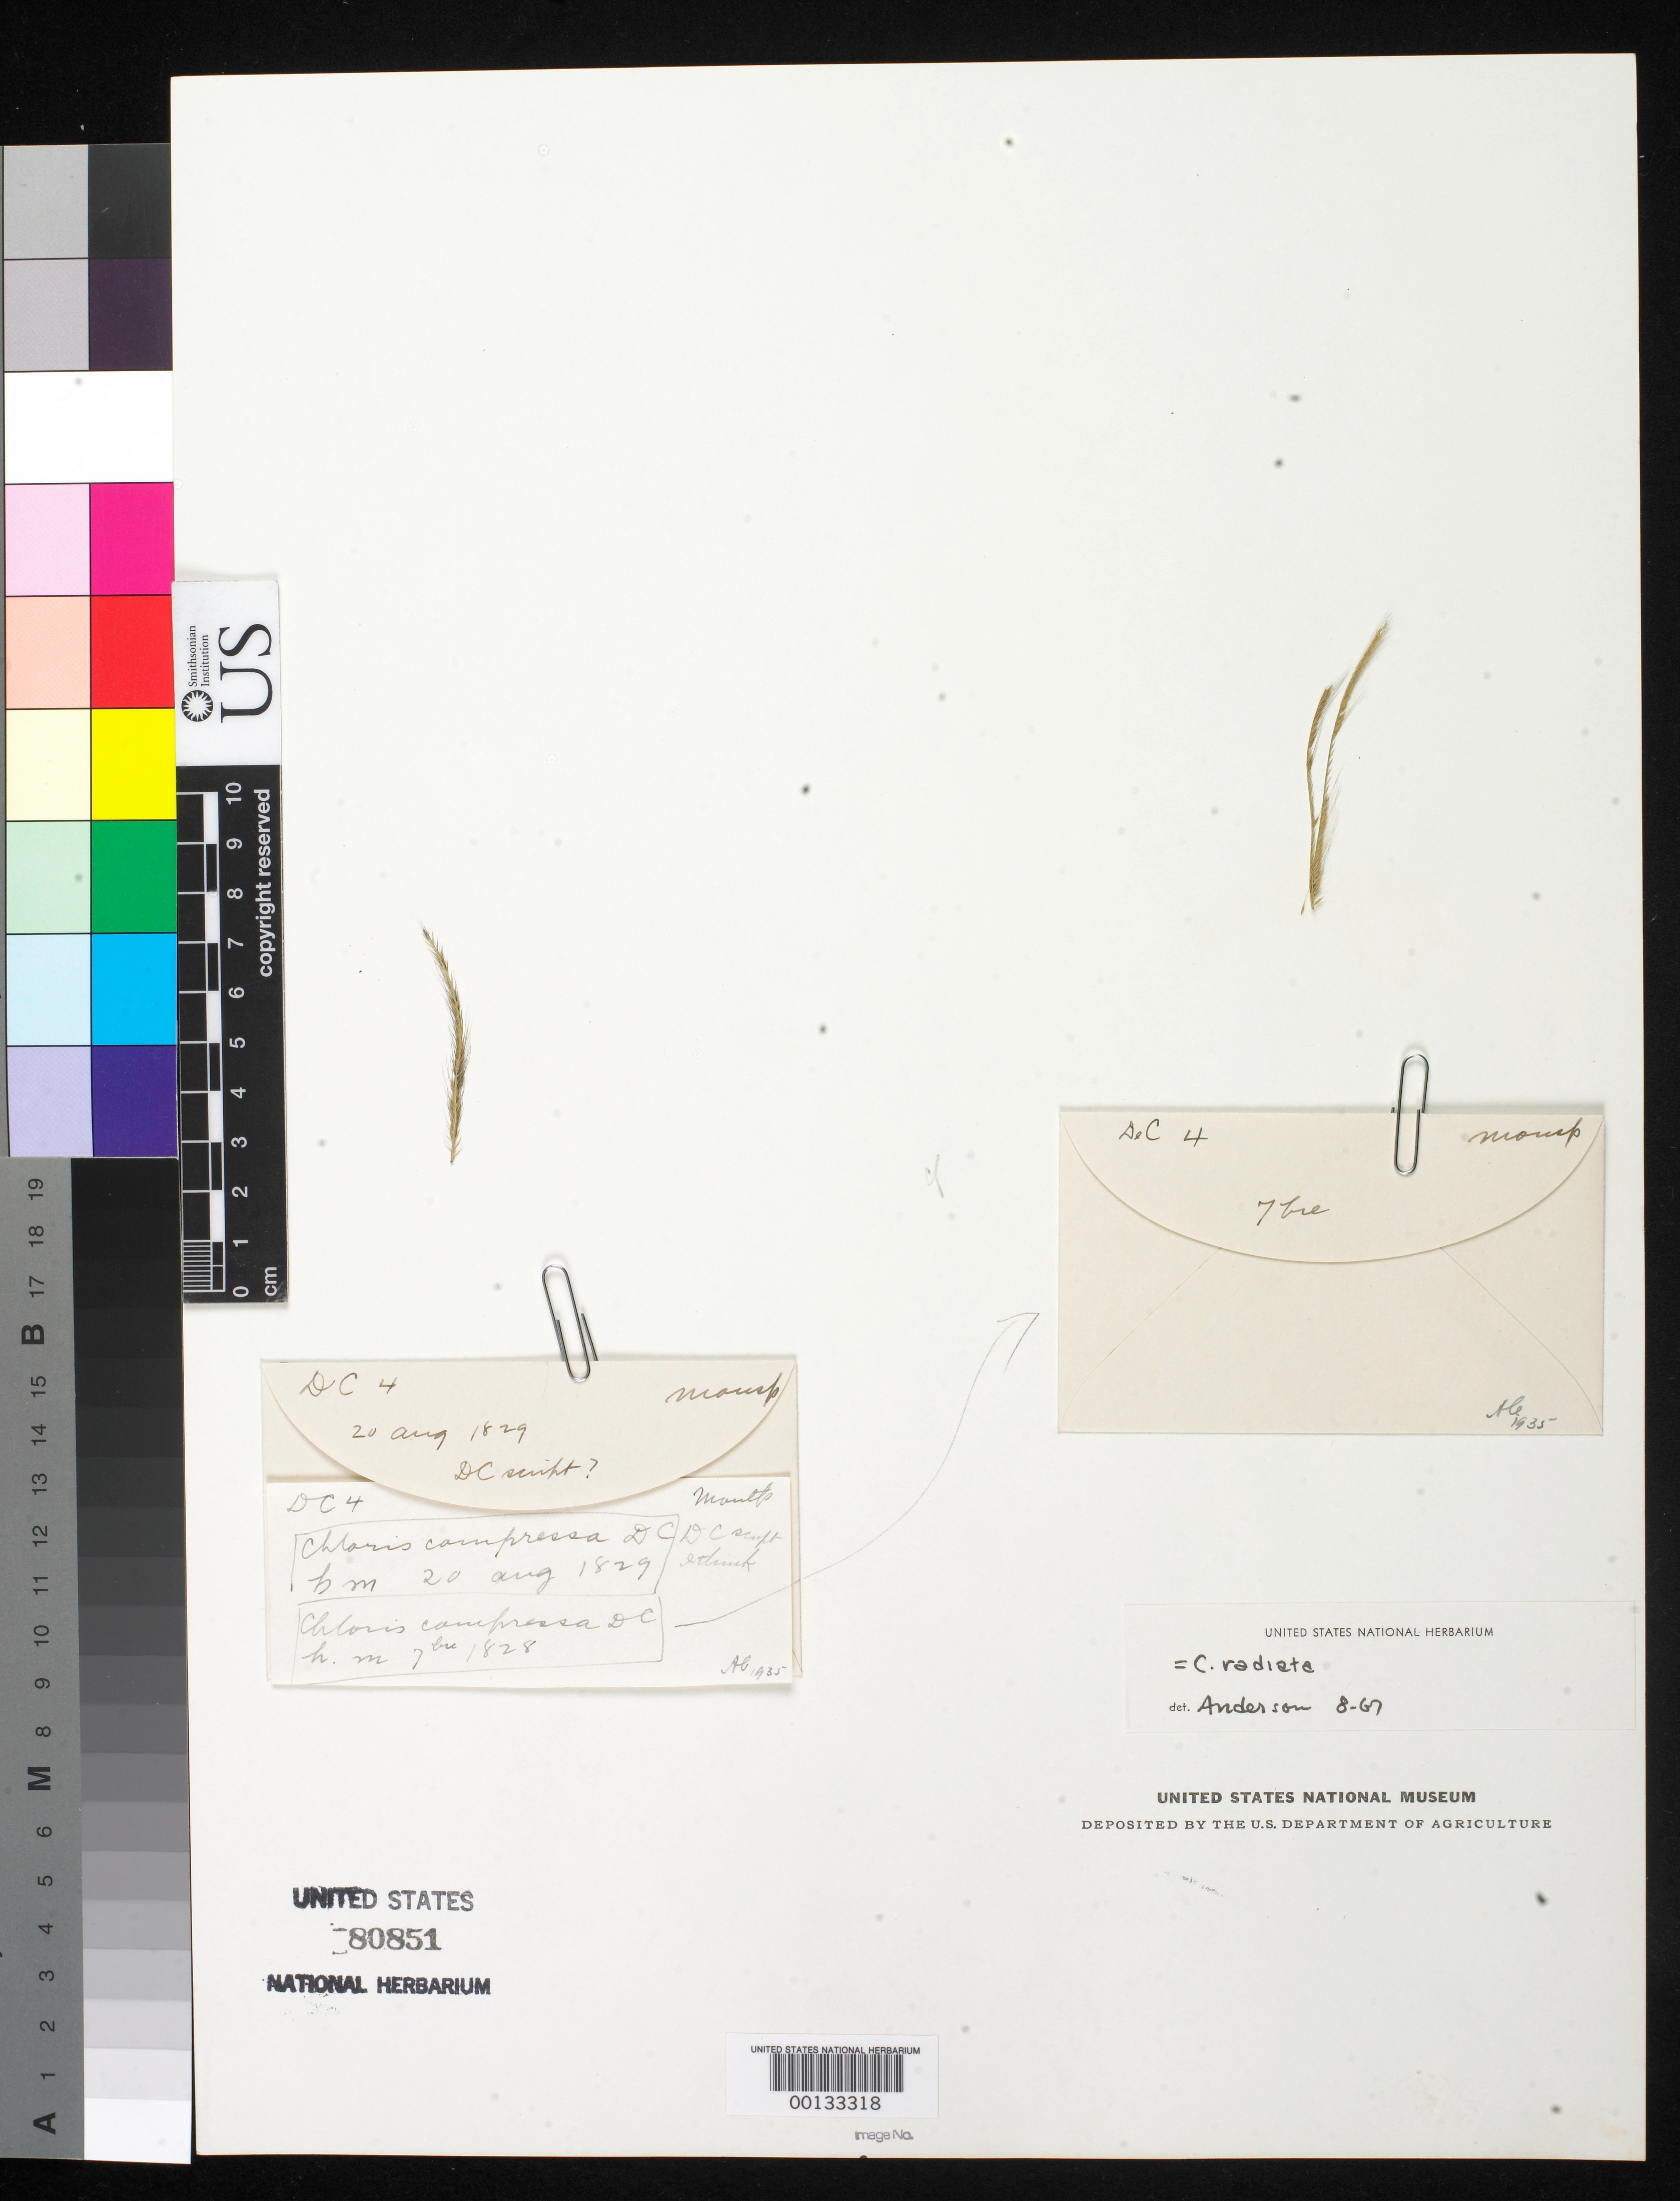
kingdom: Plantae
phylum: Tracheophyta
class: Liliopsida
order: Poales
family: Poaceae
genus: Chloris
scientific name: Chloris compressa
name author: DC.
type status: Type Fragment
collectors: A. P. de Candolle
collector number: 4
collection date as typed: Sep 1828 and 20 Aug 1829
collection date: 1828-09,1829-08-20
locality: South America [apparently cultivated at Montpellier, originally from South America]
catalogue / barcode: US 80851